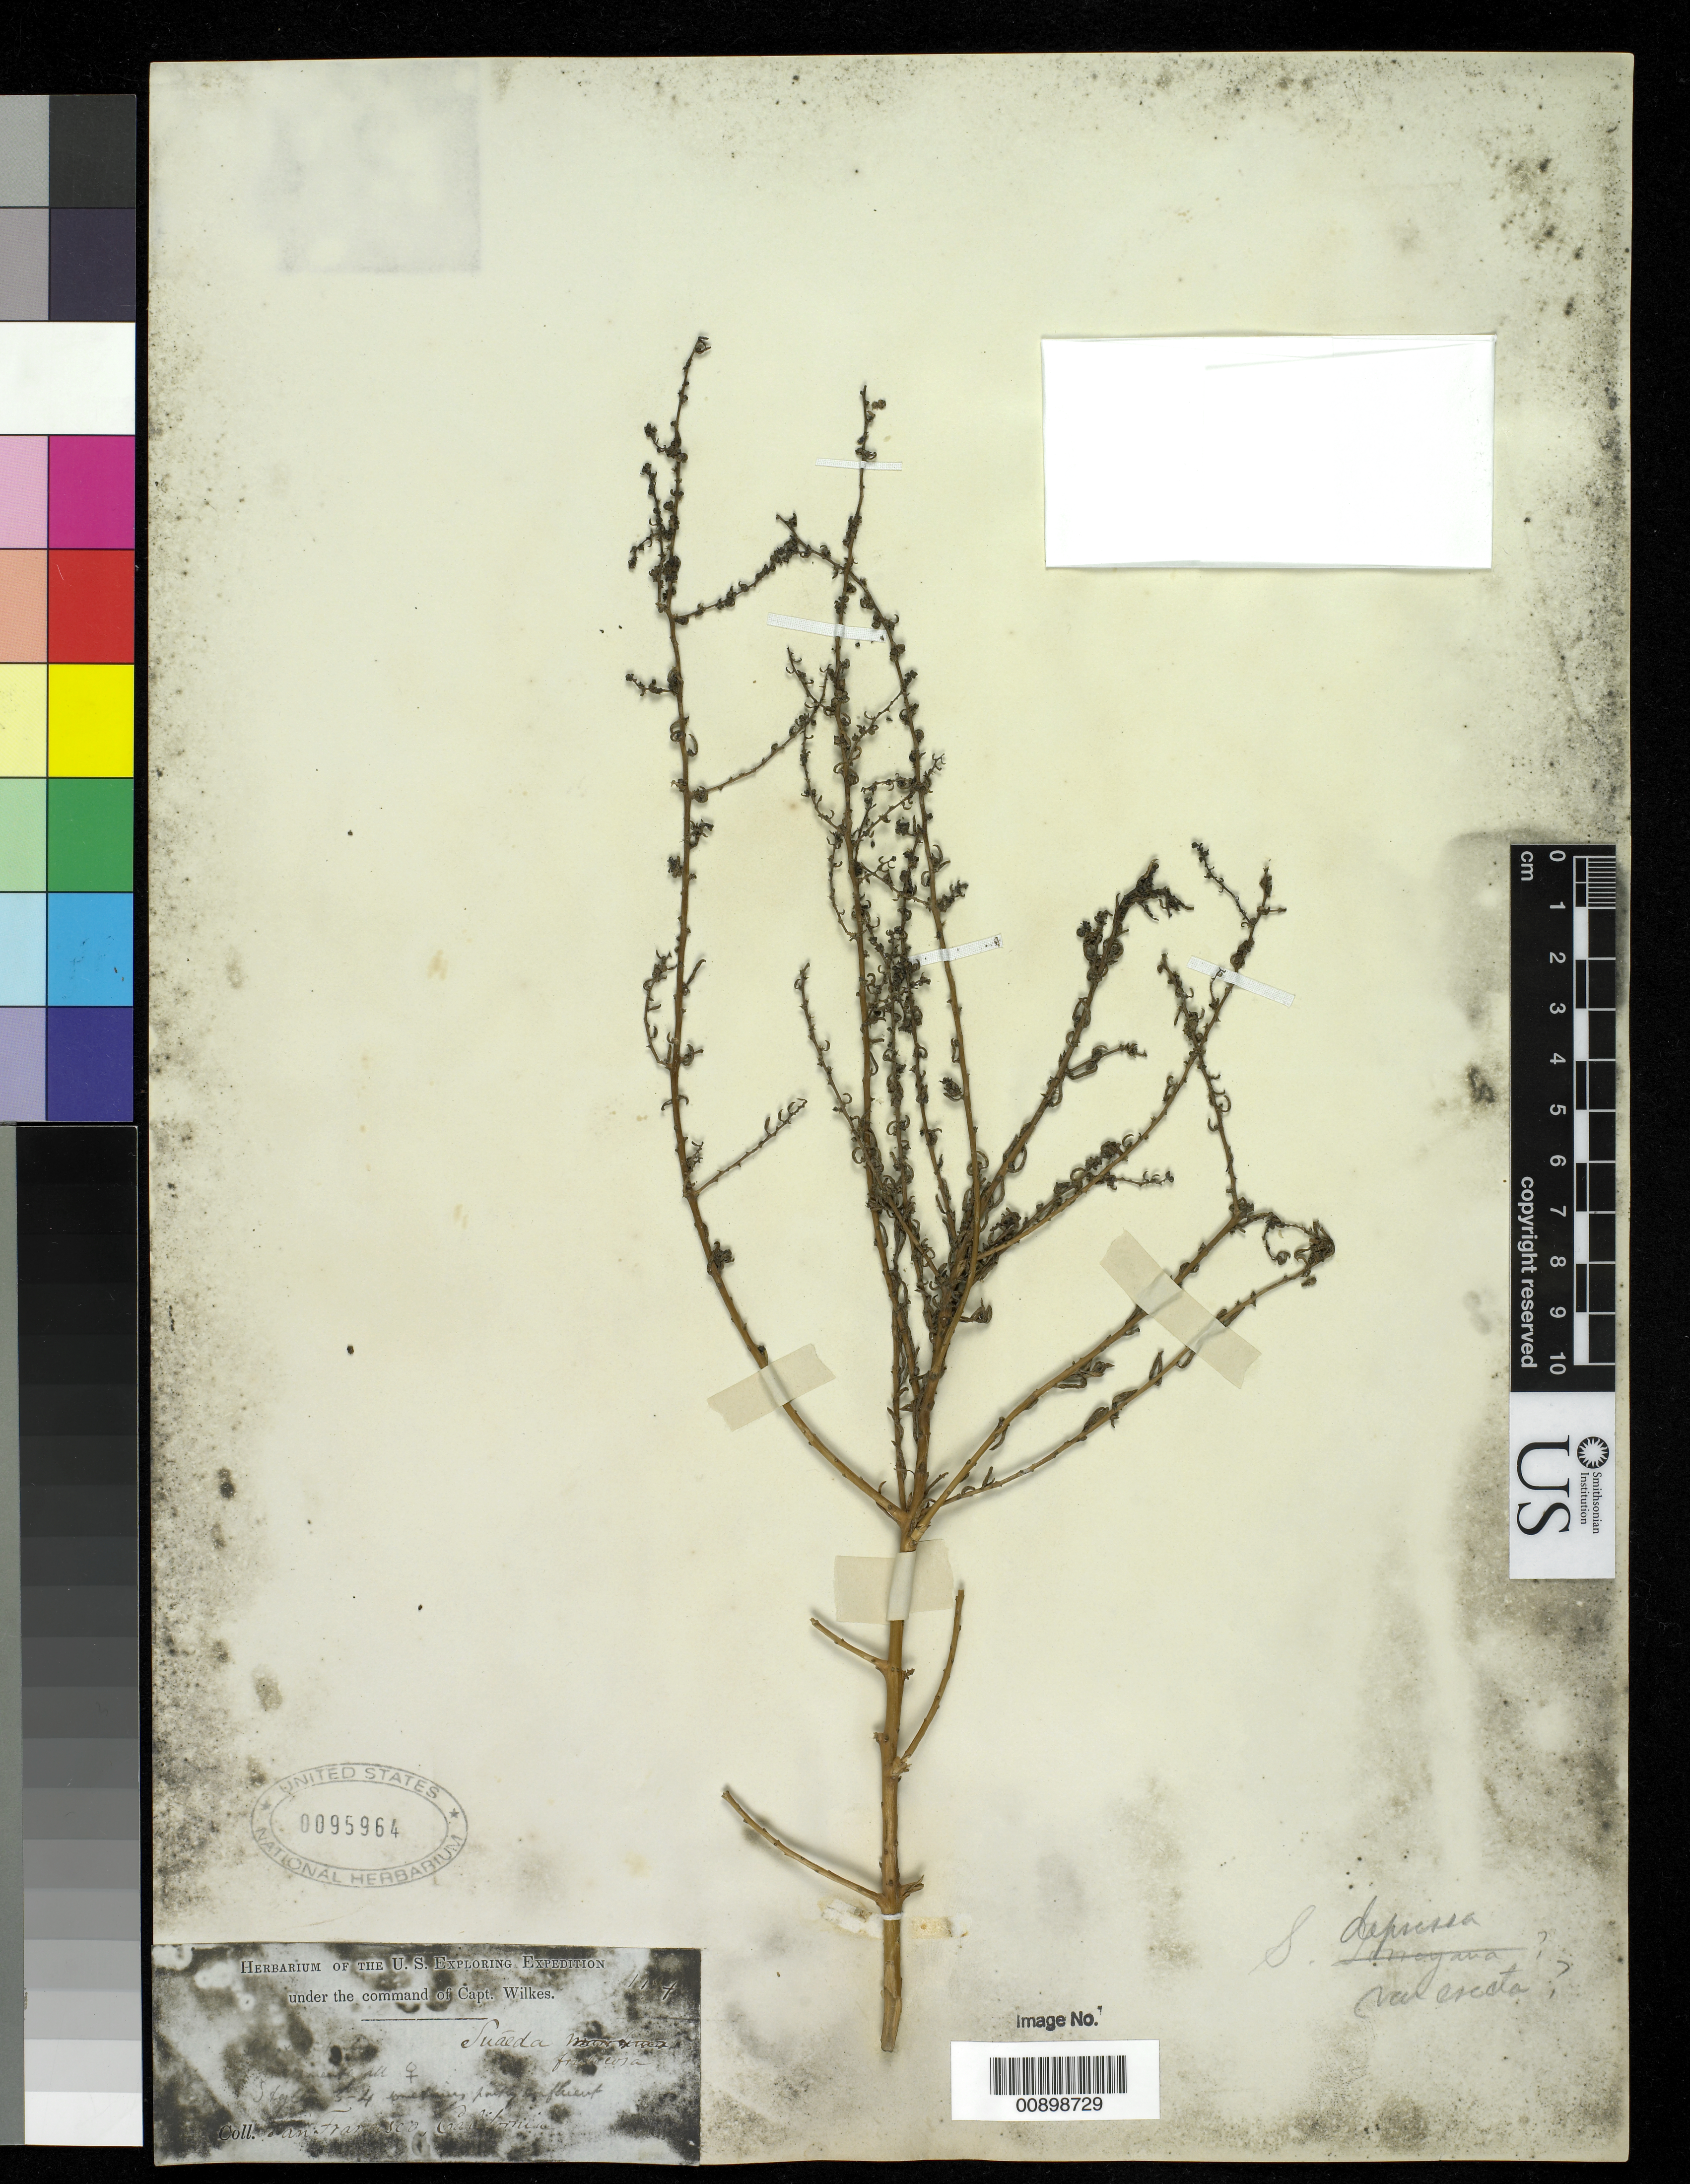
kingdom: Plantae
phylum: Tracheophyta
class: Magnoliopsida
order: Caryophyllales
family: Amaranthaceae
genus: Suaeda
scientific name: Suaeda nigra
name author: (Raf.) J.F. Macbr.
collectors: Wilkes Explor. Exped.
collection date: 1838/1842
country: United States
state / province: California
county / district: San Francisco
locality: San Francisco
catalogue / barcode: US 95964